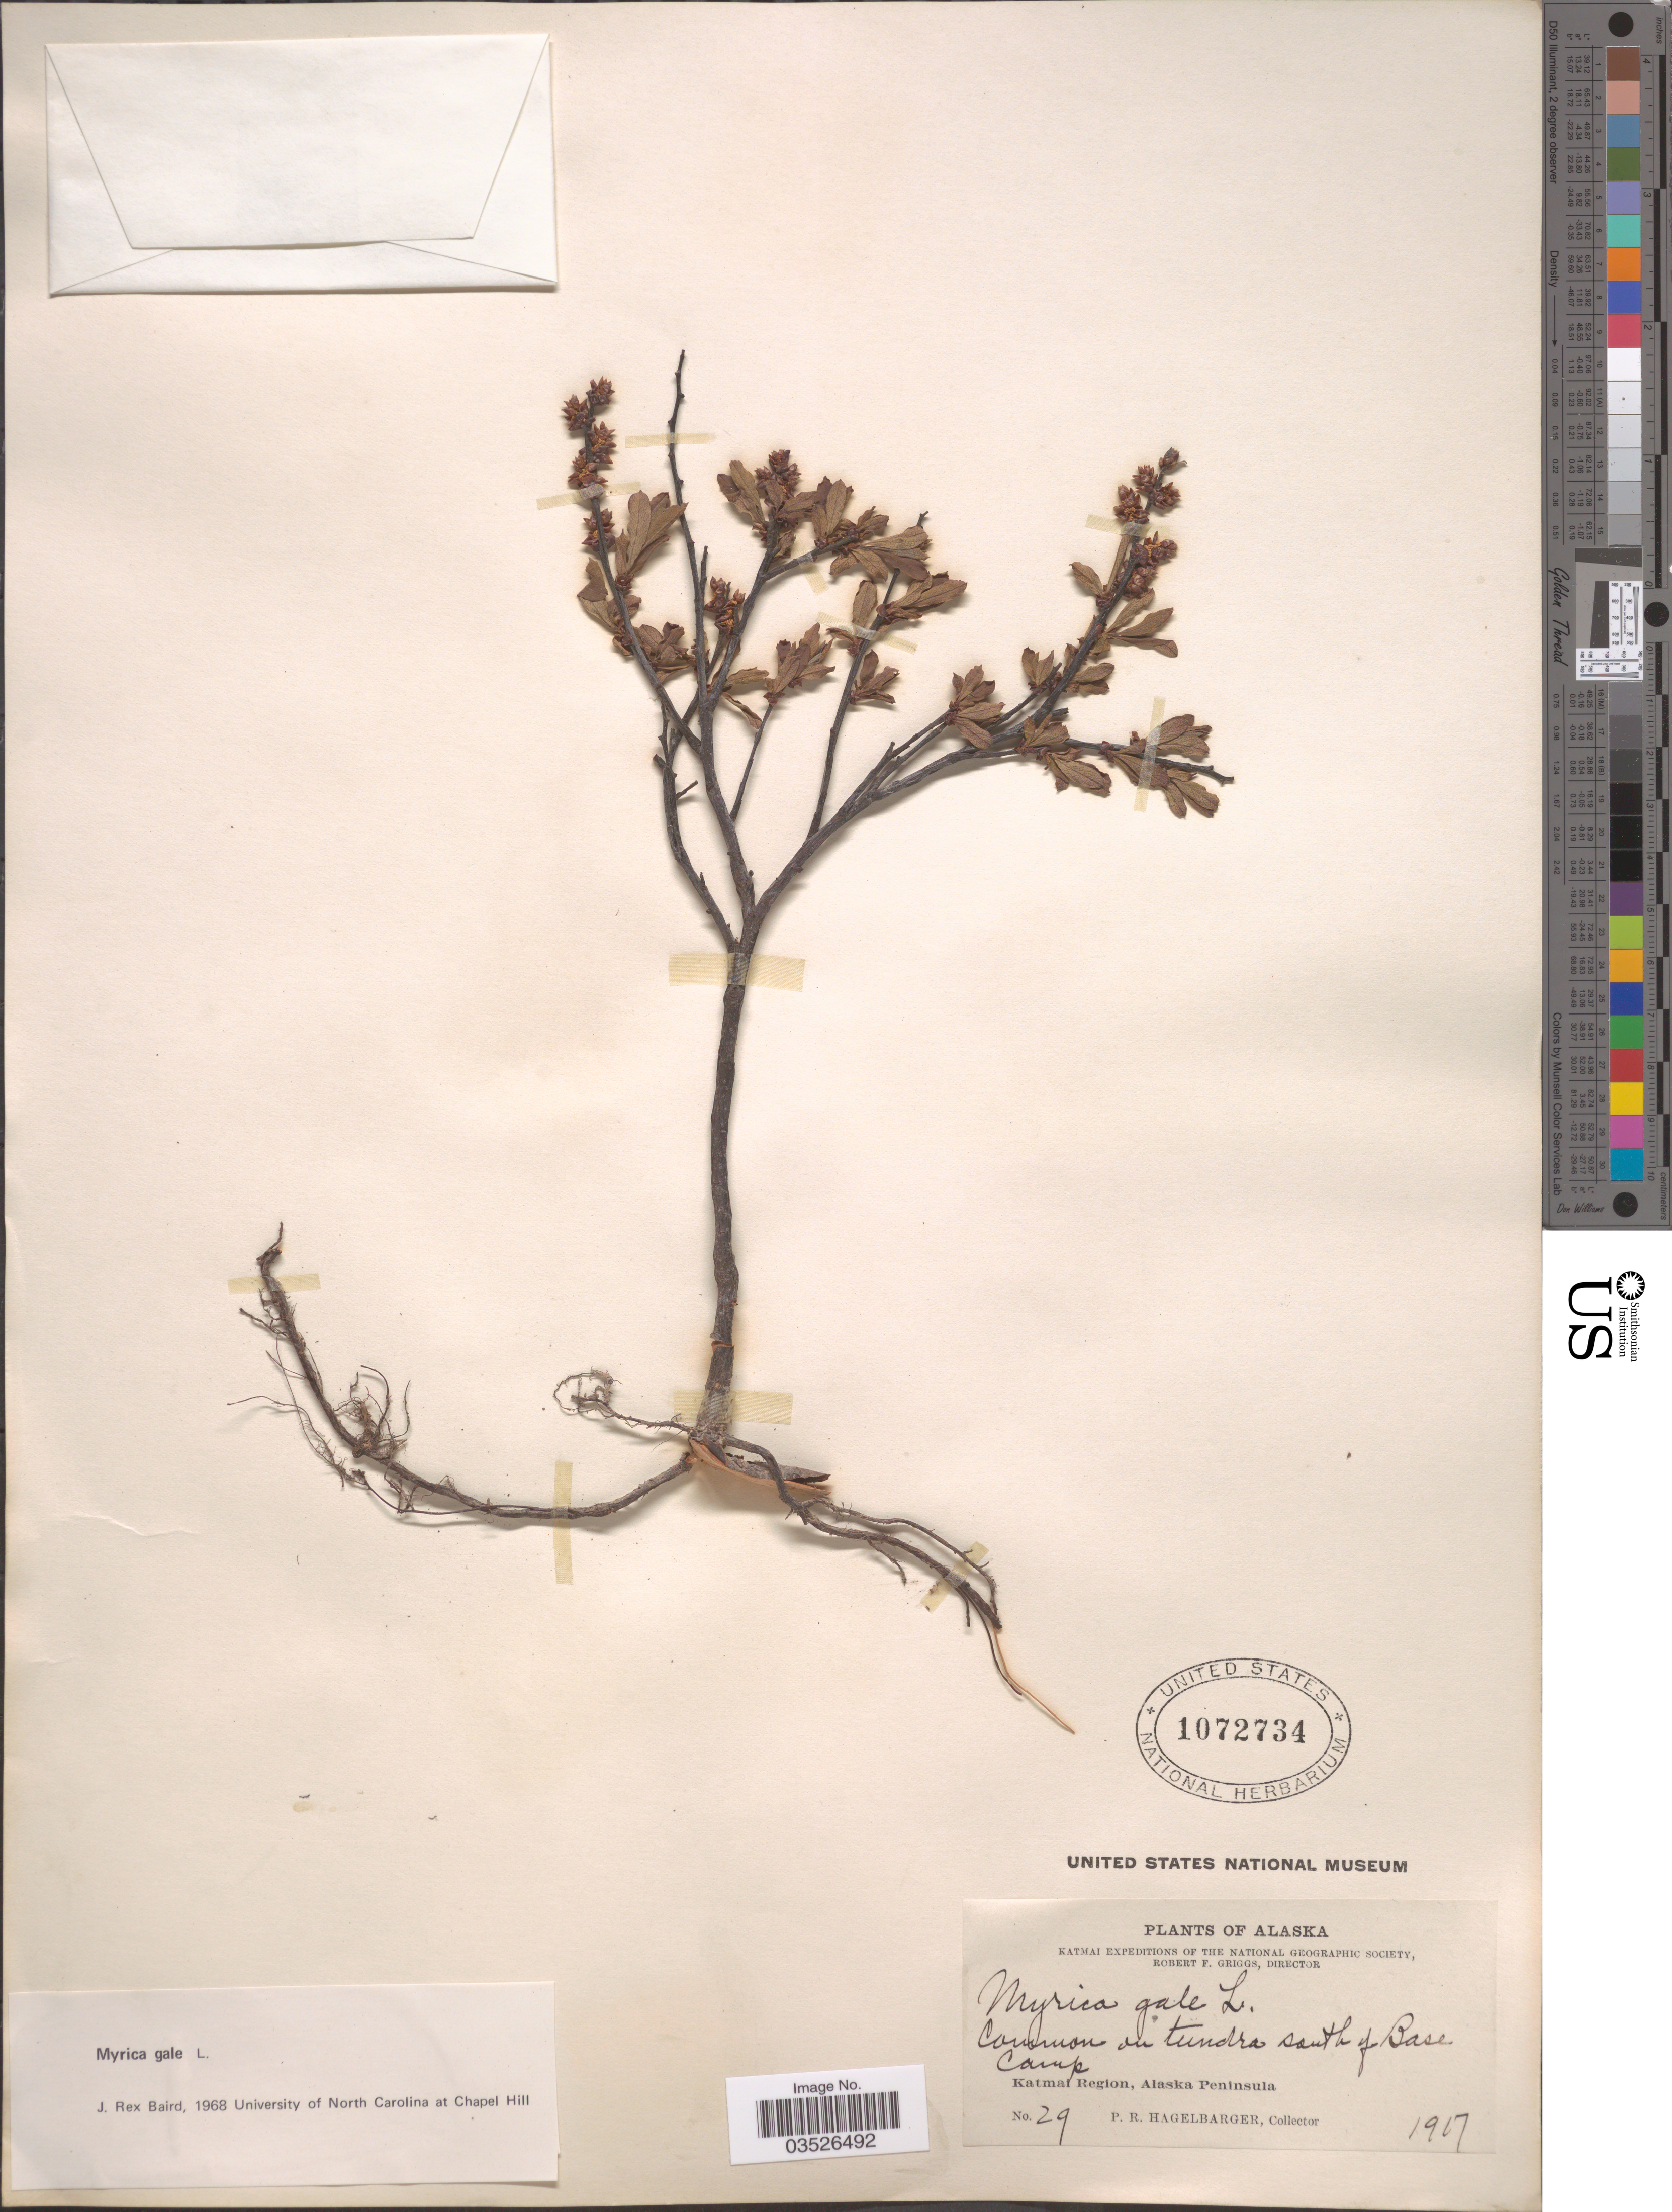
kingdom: Plantae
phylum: Tracheophyta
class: Magnoliopsida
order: Fagales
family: Myricaceae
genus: Myrica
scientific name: Myrica gale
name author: L.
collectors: P. Hagelbarger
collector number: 29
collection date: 1917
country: United States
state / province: Alaska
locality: South of Base Camp. Katmai Region, Alaska Peninsula.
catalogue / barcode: US 1072734